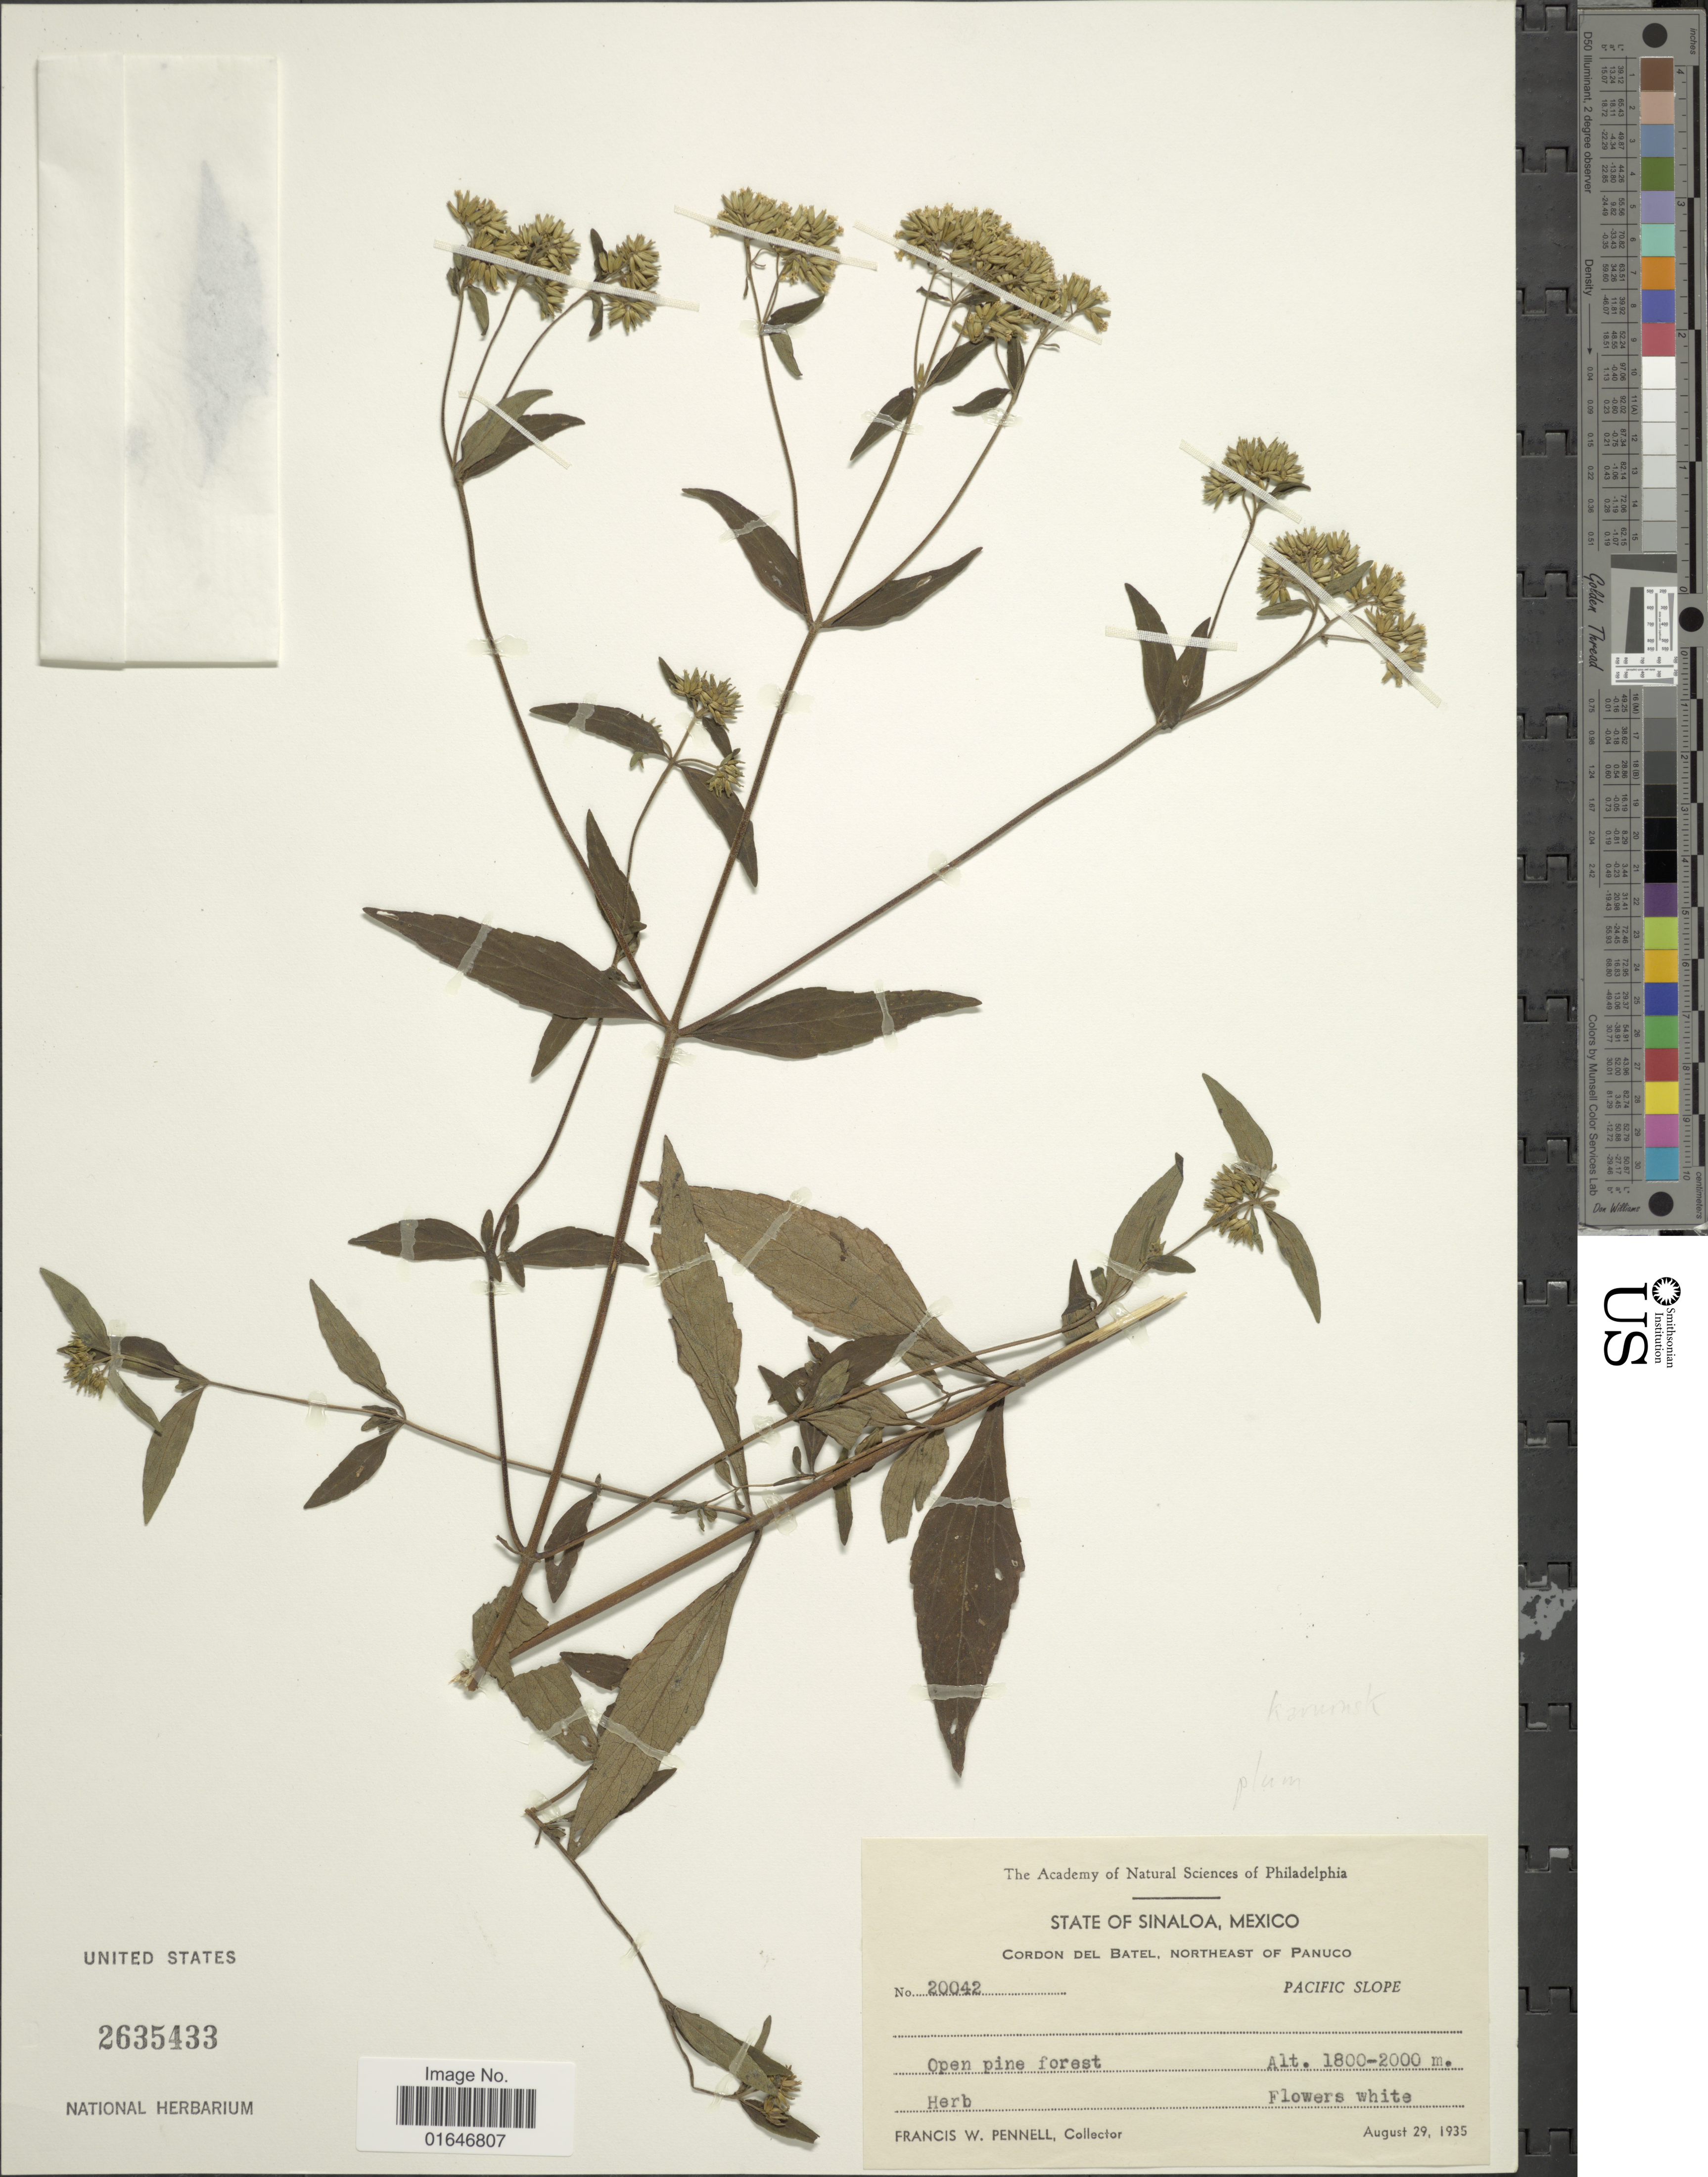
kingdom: Plantae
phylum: Tracheophyta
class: Magnoliopsida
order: Asterales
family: Asteraceae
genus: Stevia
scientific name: Stevia origanoides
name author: Kunth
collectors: F. W. Pennell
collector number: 20042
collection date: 1935-08-29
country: Mexico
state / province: Sinaloa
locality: Cordon del Batel, northeast of Panuco, Pacific slope.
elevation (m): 1800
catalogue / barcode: US 2635433